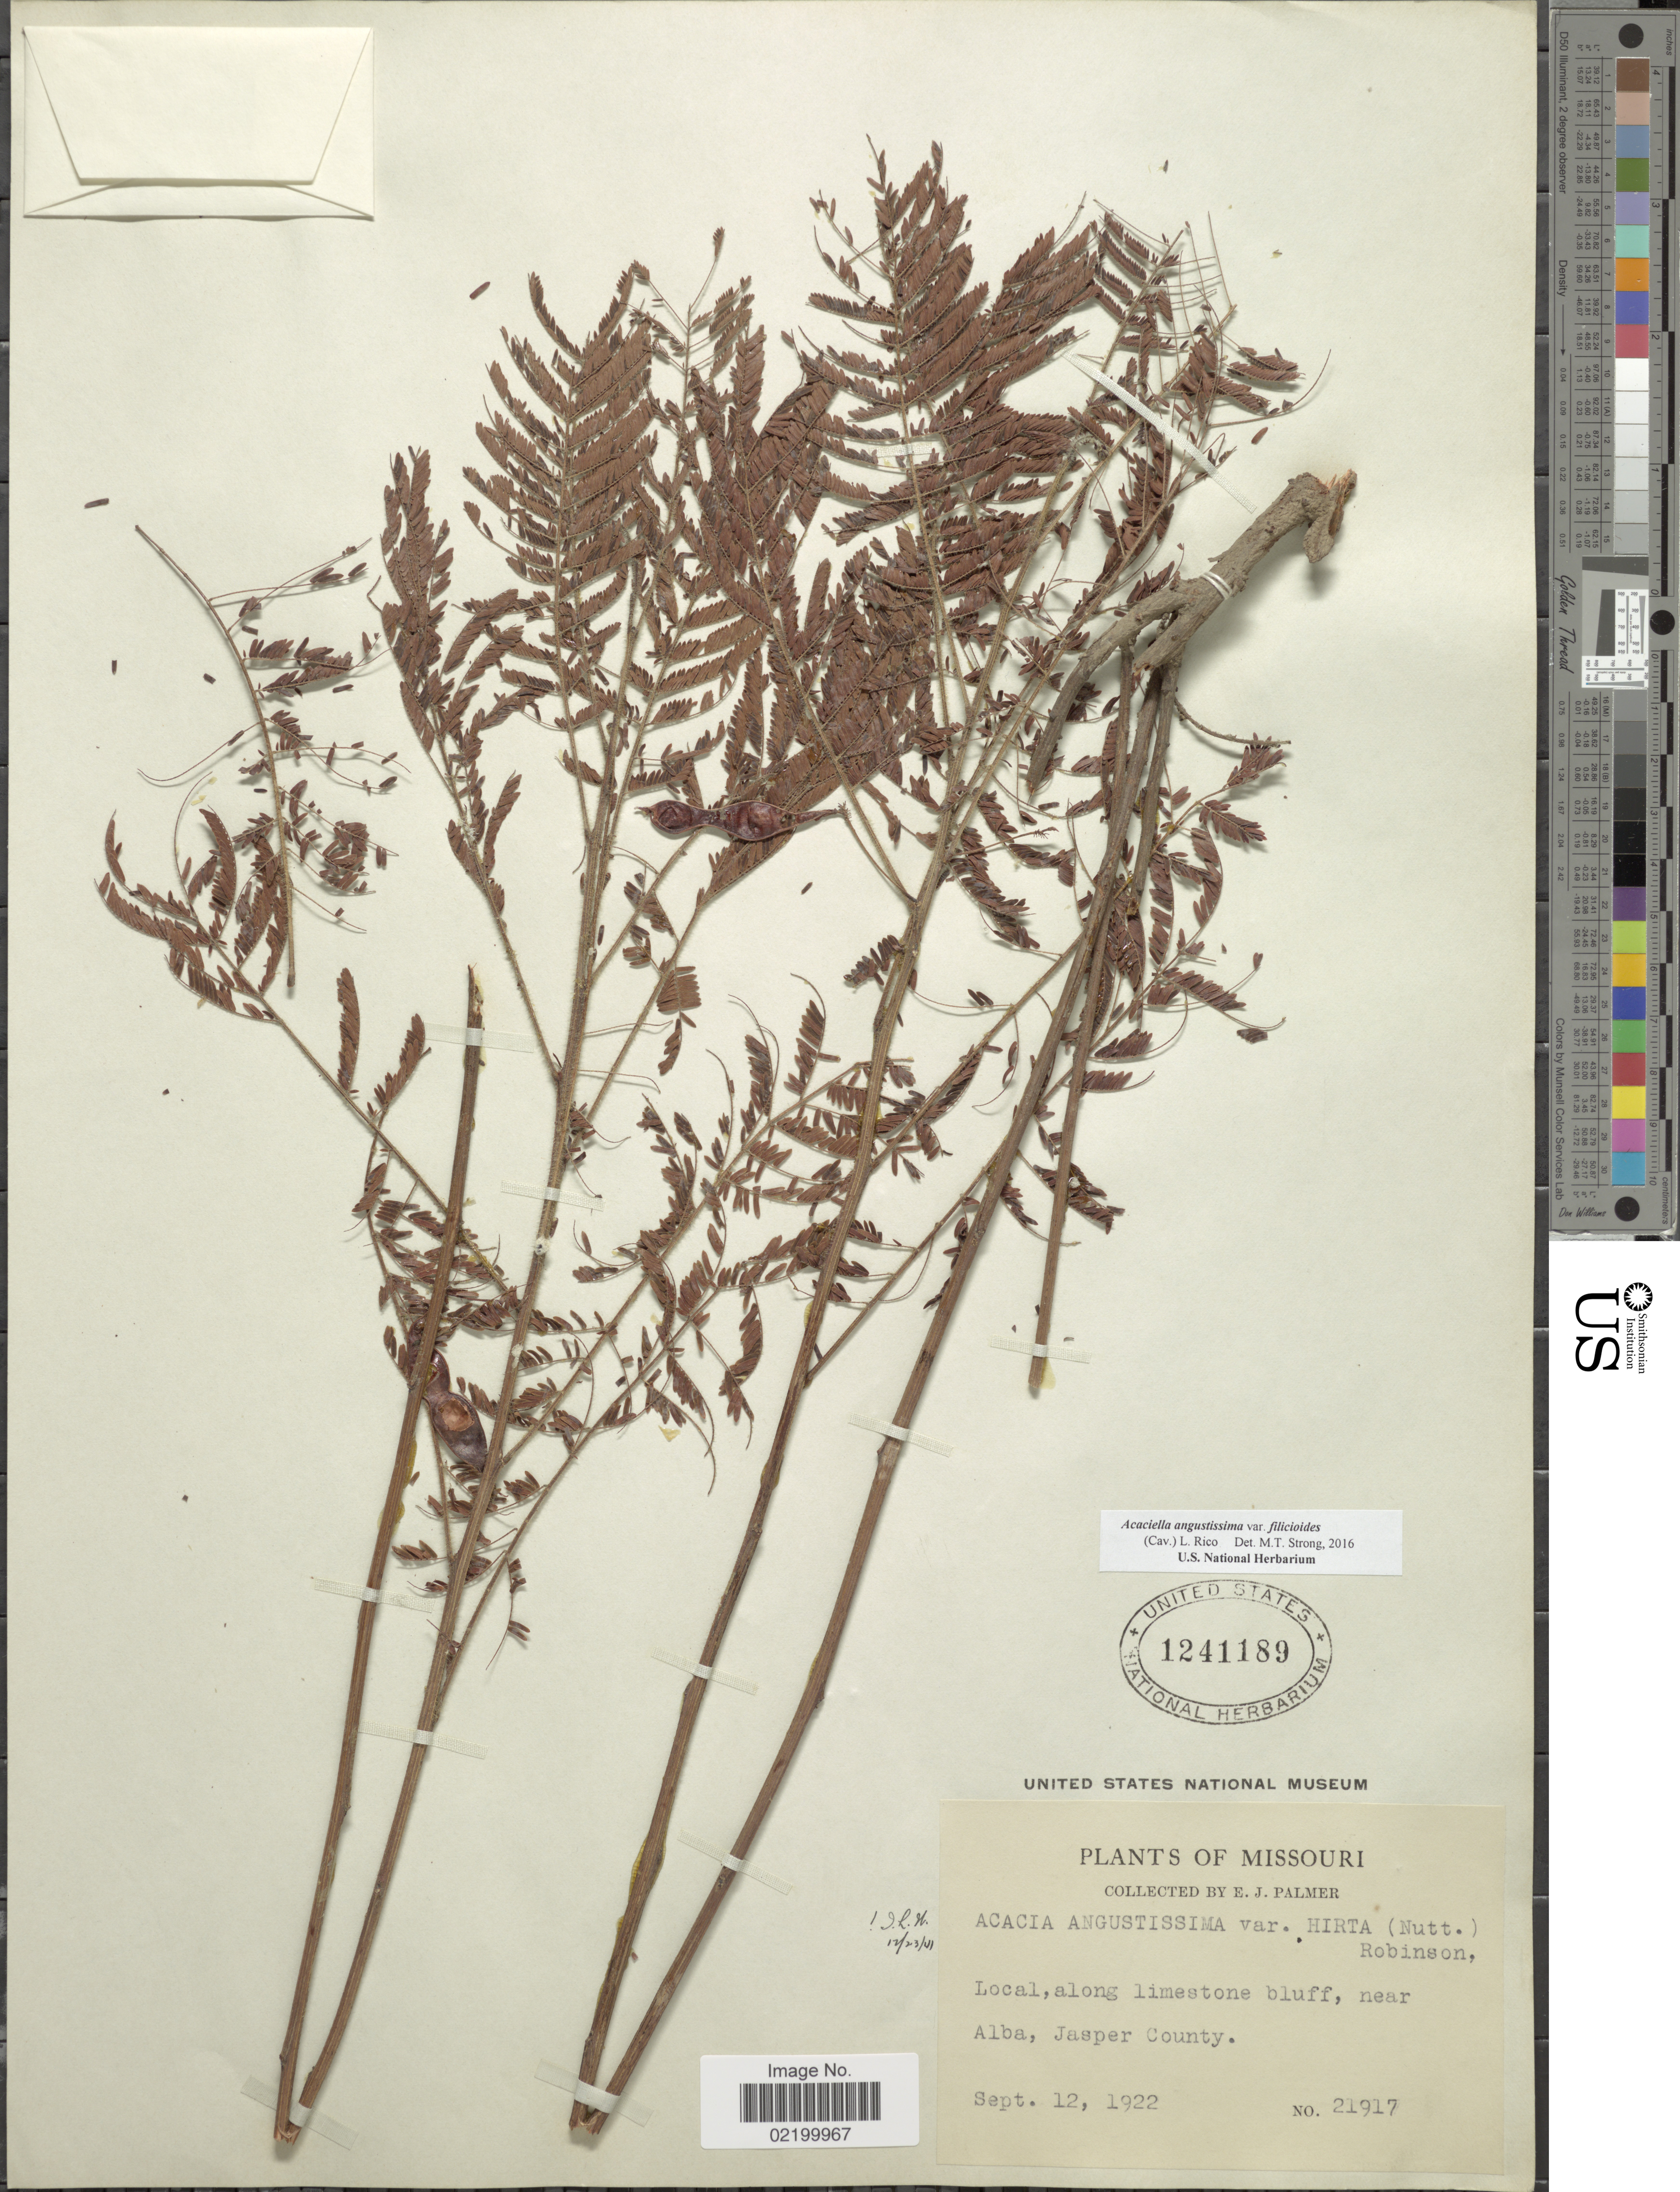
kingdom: Plantae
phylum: Tracheophyta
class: Magnoliopsida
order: Fabales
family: Fabaceae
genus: Acaciella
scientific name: Acaciella angustissima var. filicioides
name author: (Cav.) L. Rico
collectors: E. J. Palmer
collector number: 21917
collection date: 1922-09-12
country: United States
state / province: Missouri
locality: Local, along limestone bluff, near Alba, Jasper County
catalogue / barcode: US 1241189